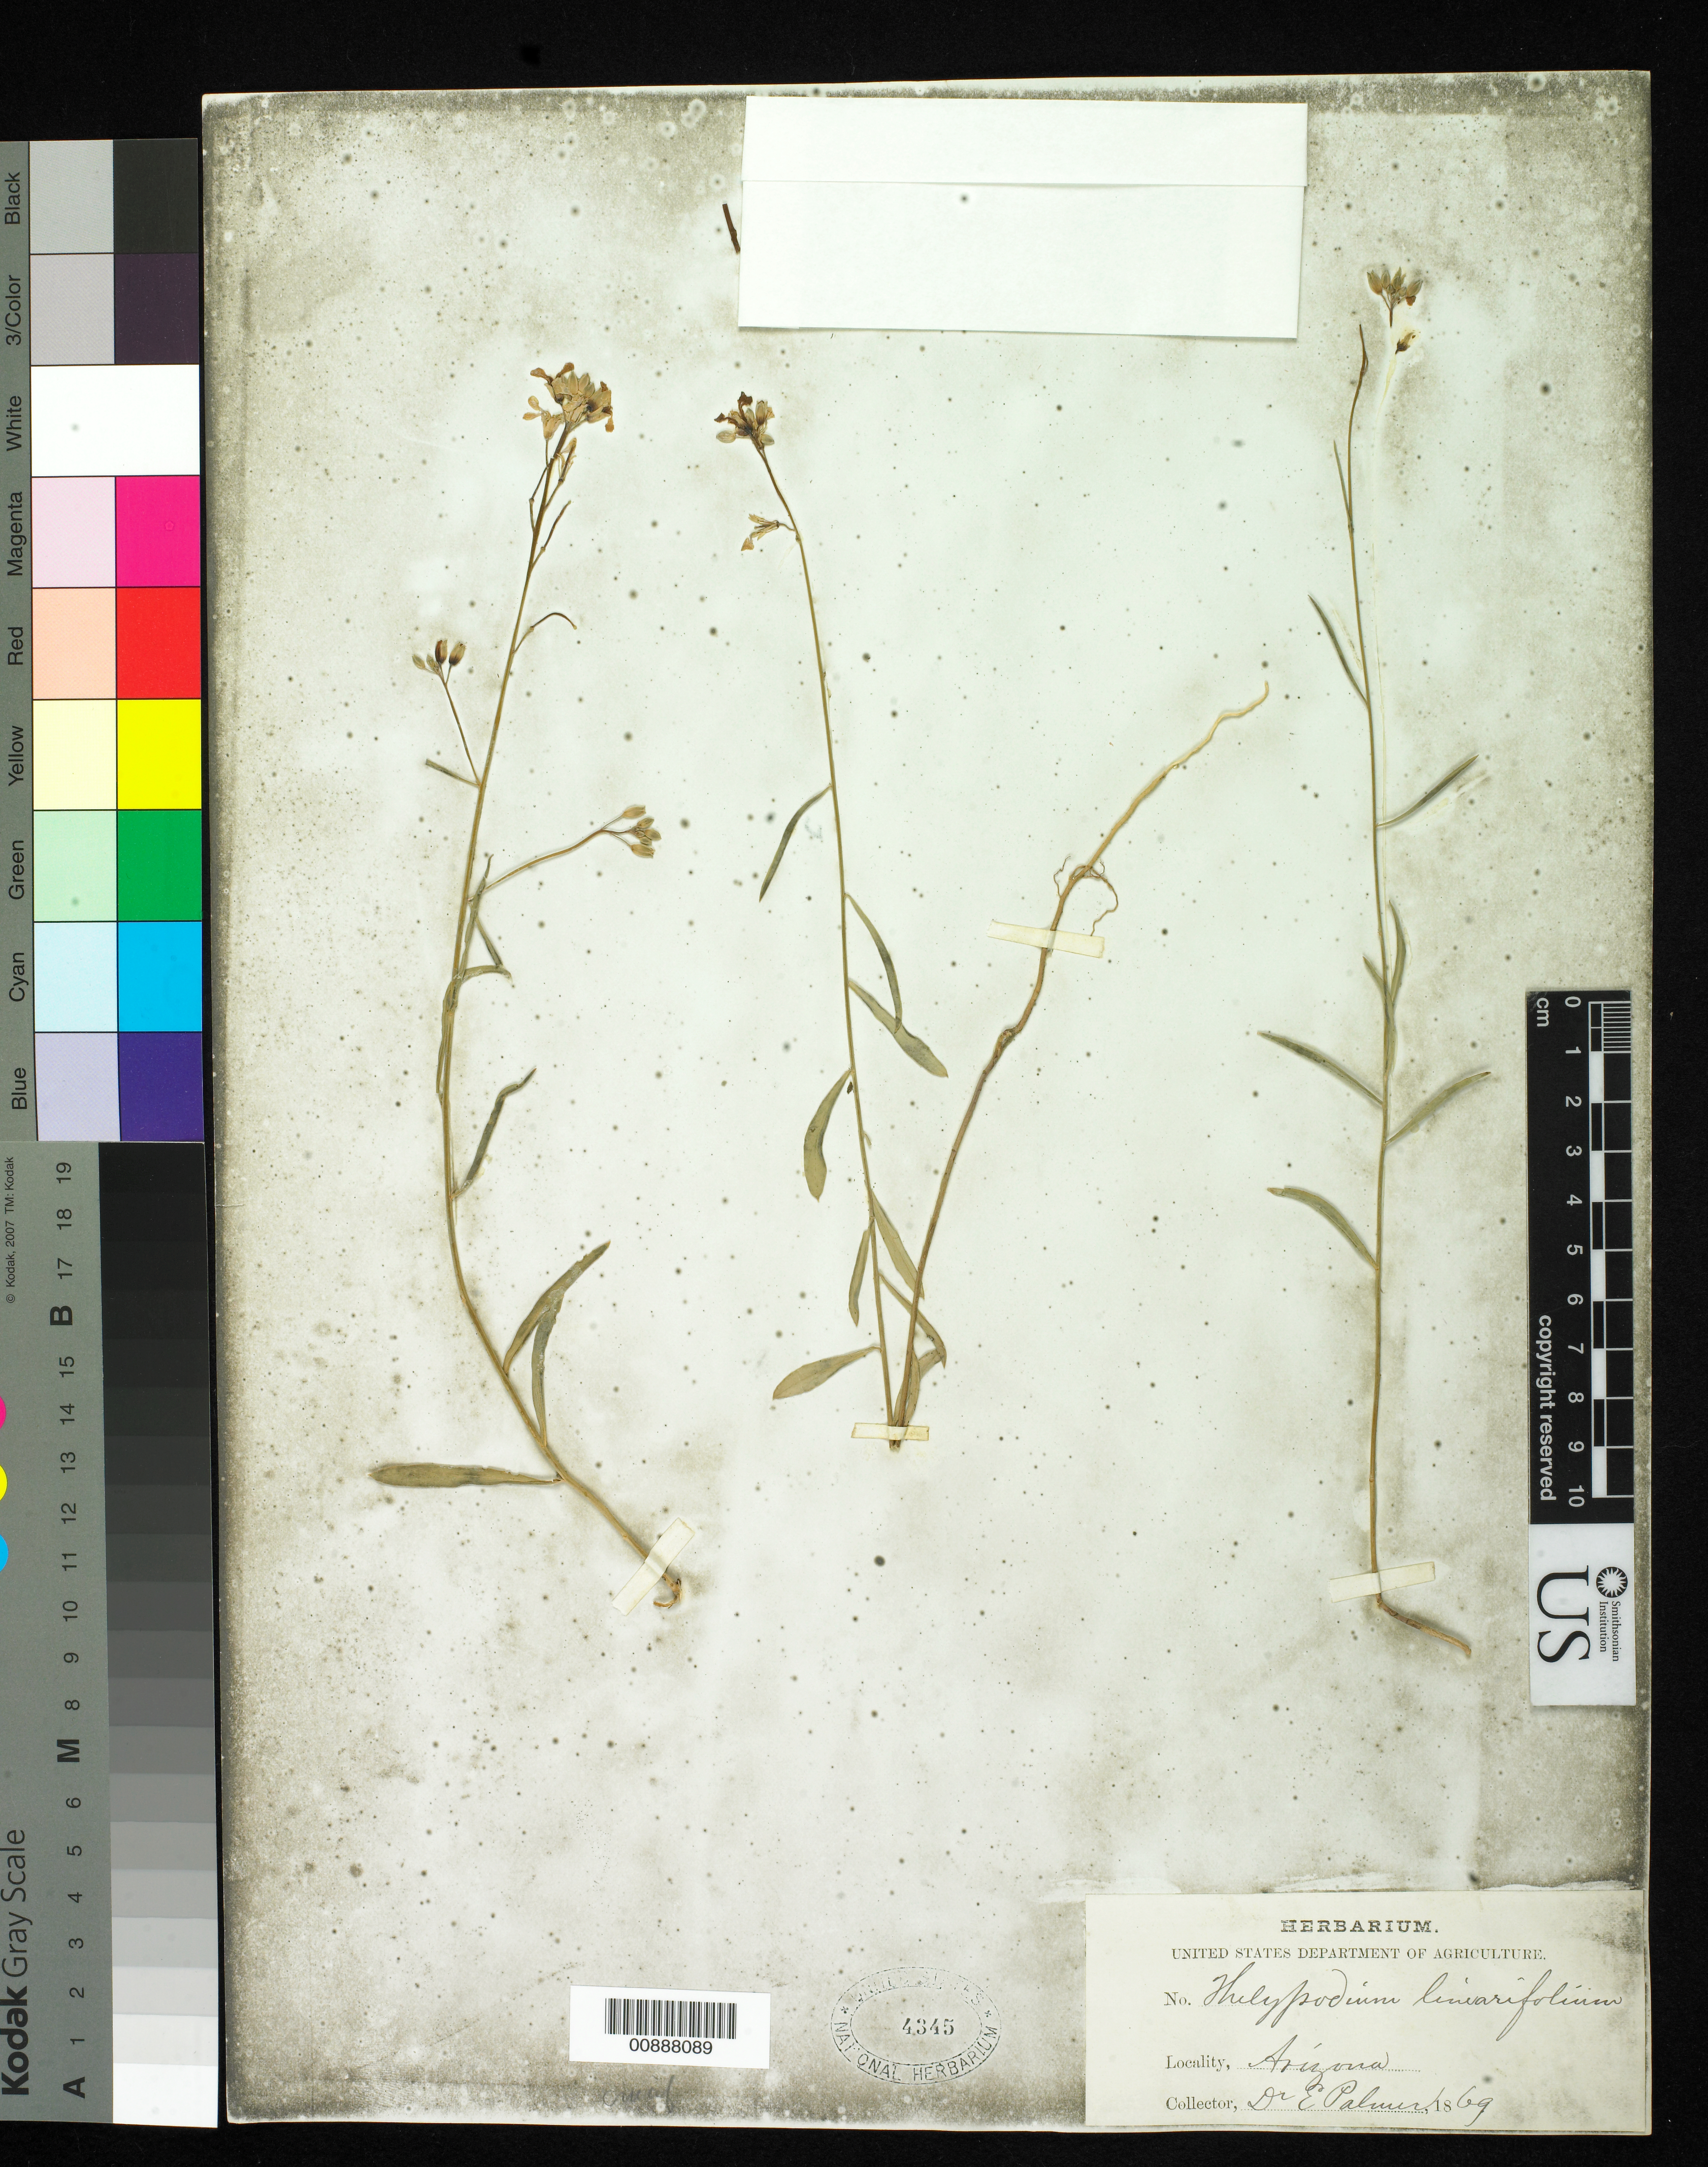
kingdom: Plantae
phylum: Tracheophyta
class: Magnoliopsida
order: Brassicales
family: Brassicaceae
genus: Thelypodium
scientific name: Thelypodium linearifolium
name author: (A. Gray) S. Watson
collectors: E. Palmer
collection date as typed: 1869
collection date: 1869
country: United States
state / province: Arizona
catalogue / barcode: US 4345